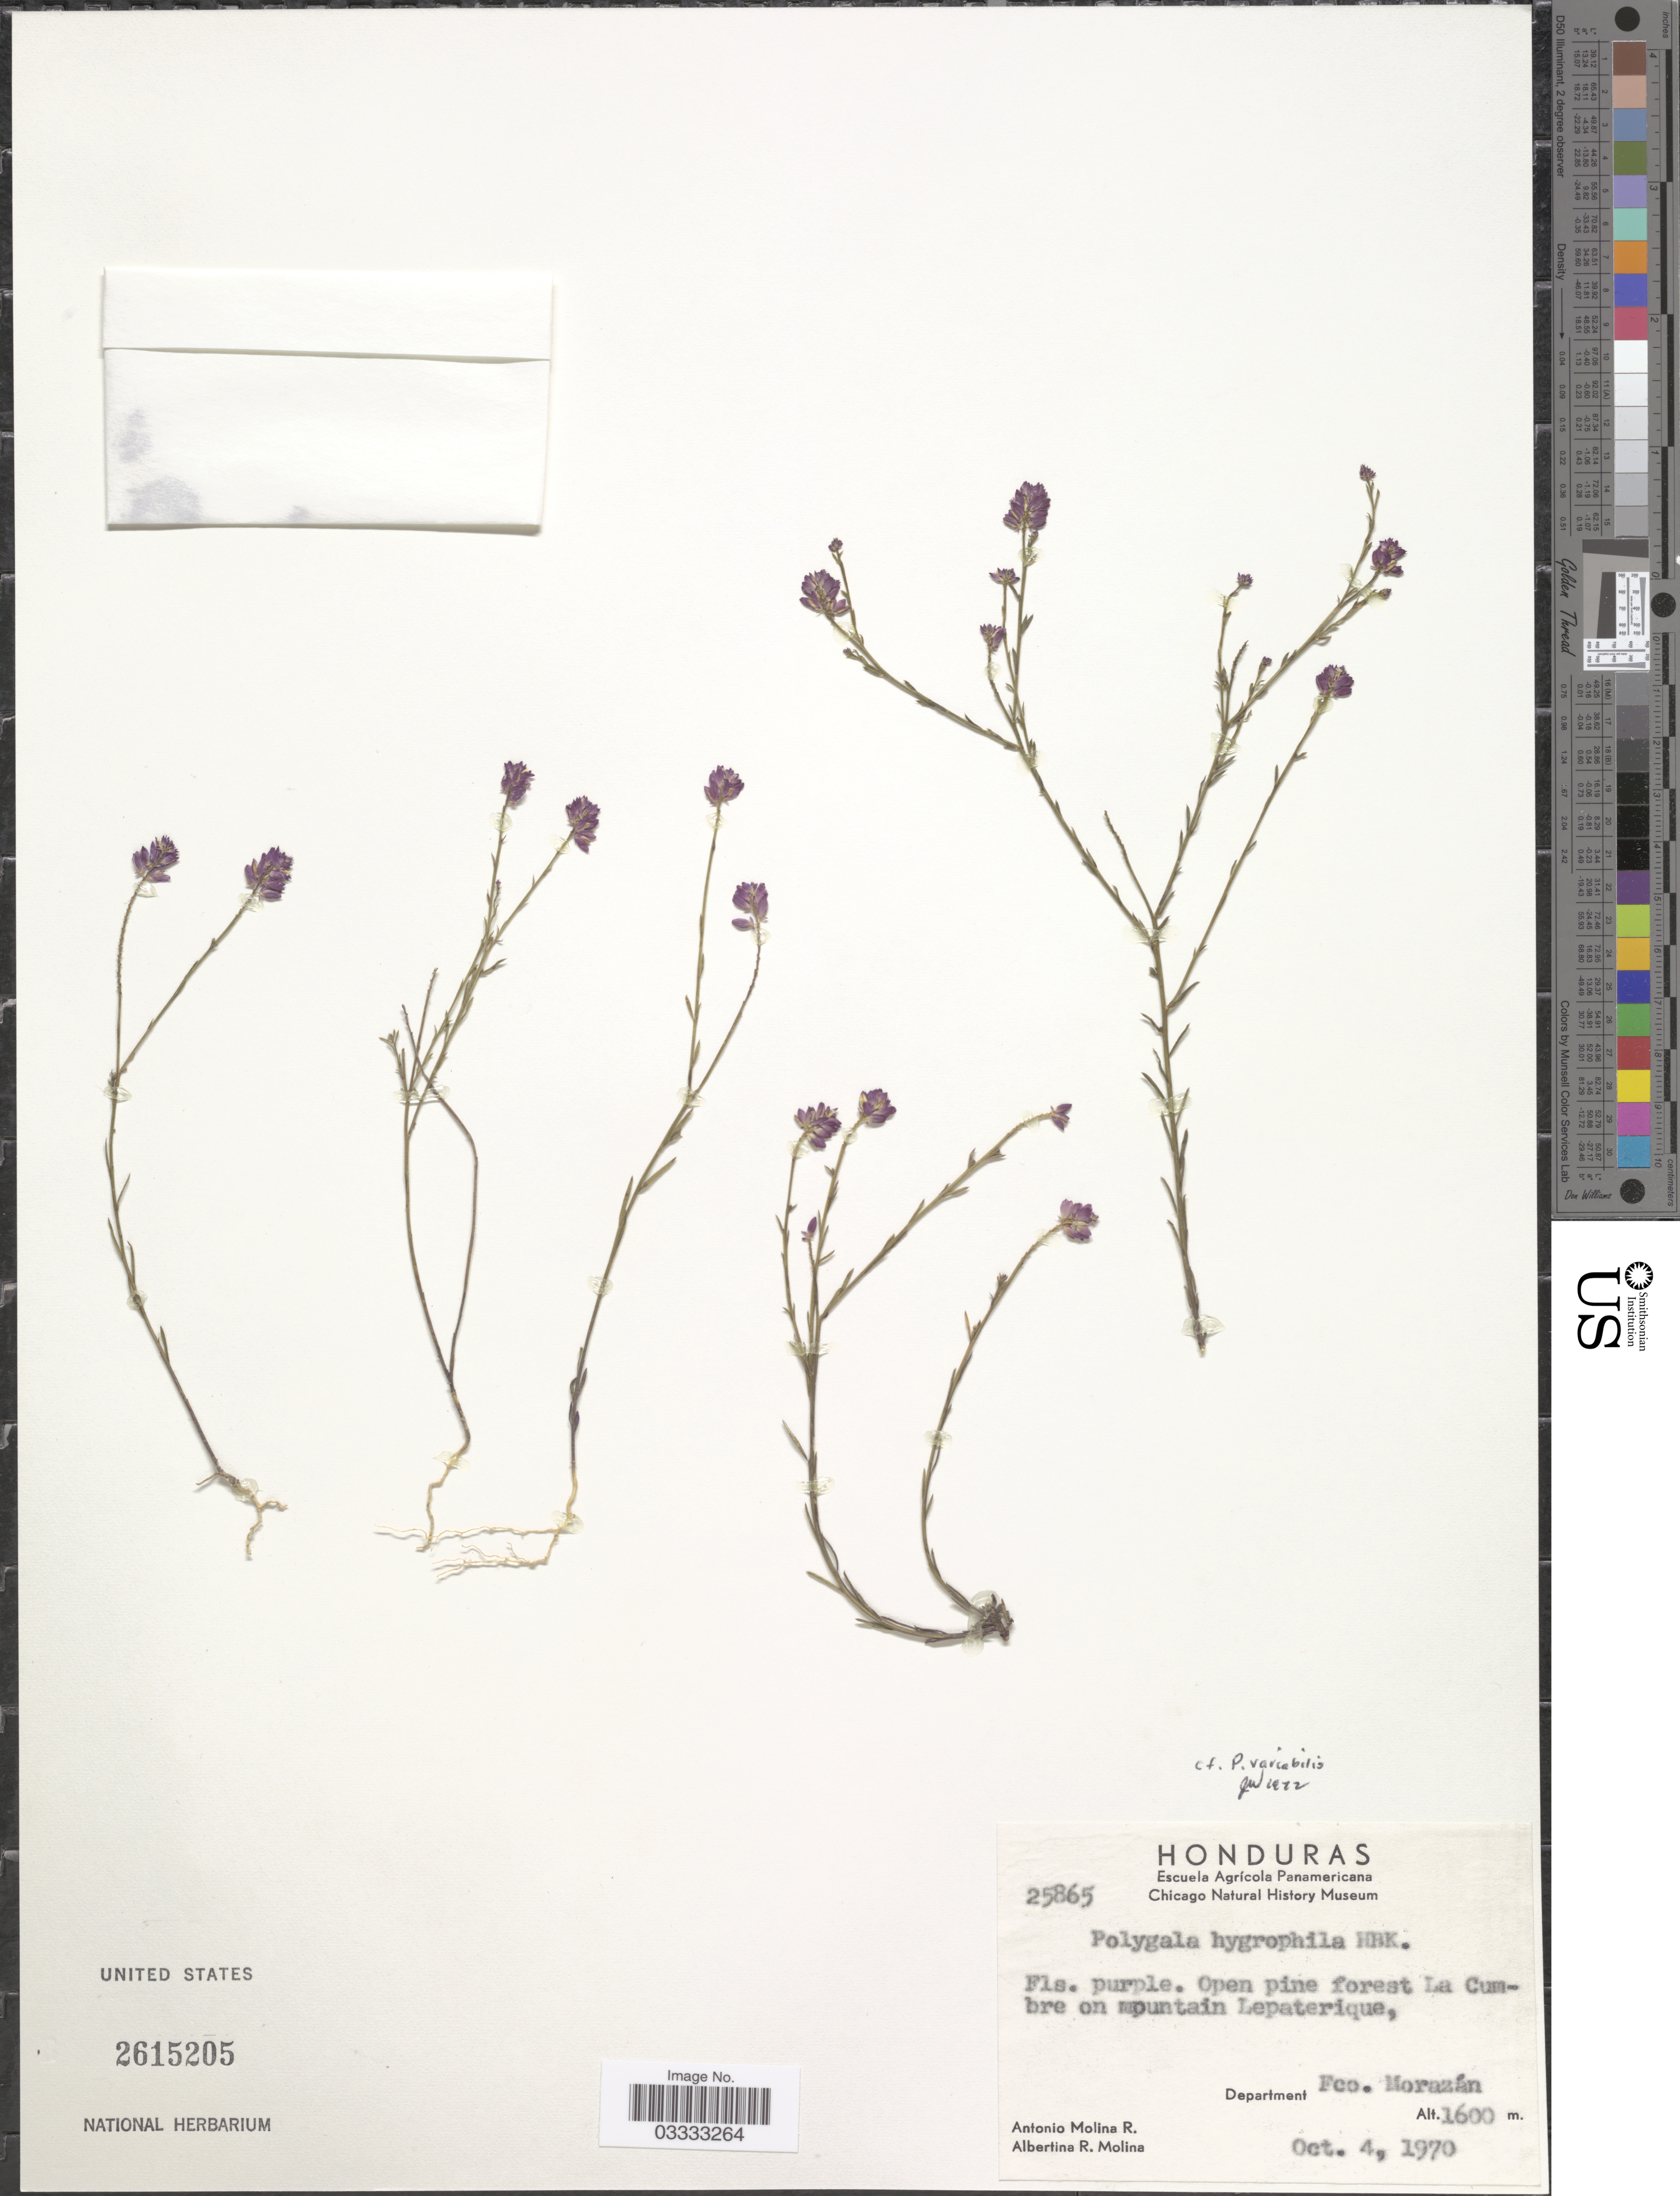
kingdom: Plantae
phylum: Tracheophyta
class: Magnoliopsida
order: Fabales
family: Polygalaceae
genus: Polygala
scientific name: Polygala variabilis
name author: Kunth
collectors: A. Molina R. & A. R. Molina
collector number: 25865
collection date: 1970-10-04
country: Honduras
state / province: Fco. Morazán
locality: Open pine forest La Cumbre on mountain Lepaterique, Department Fco. Morazán.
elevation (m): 1600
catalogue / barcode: US 2615205